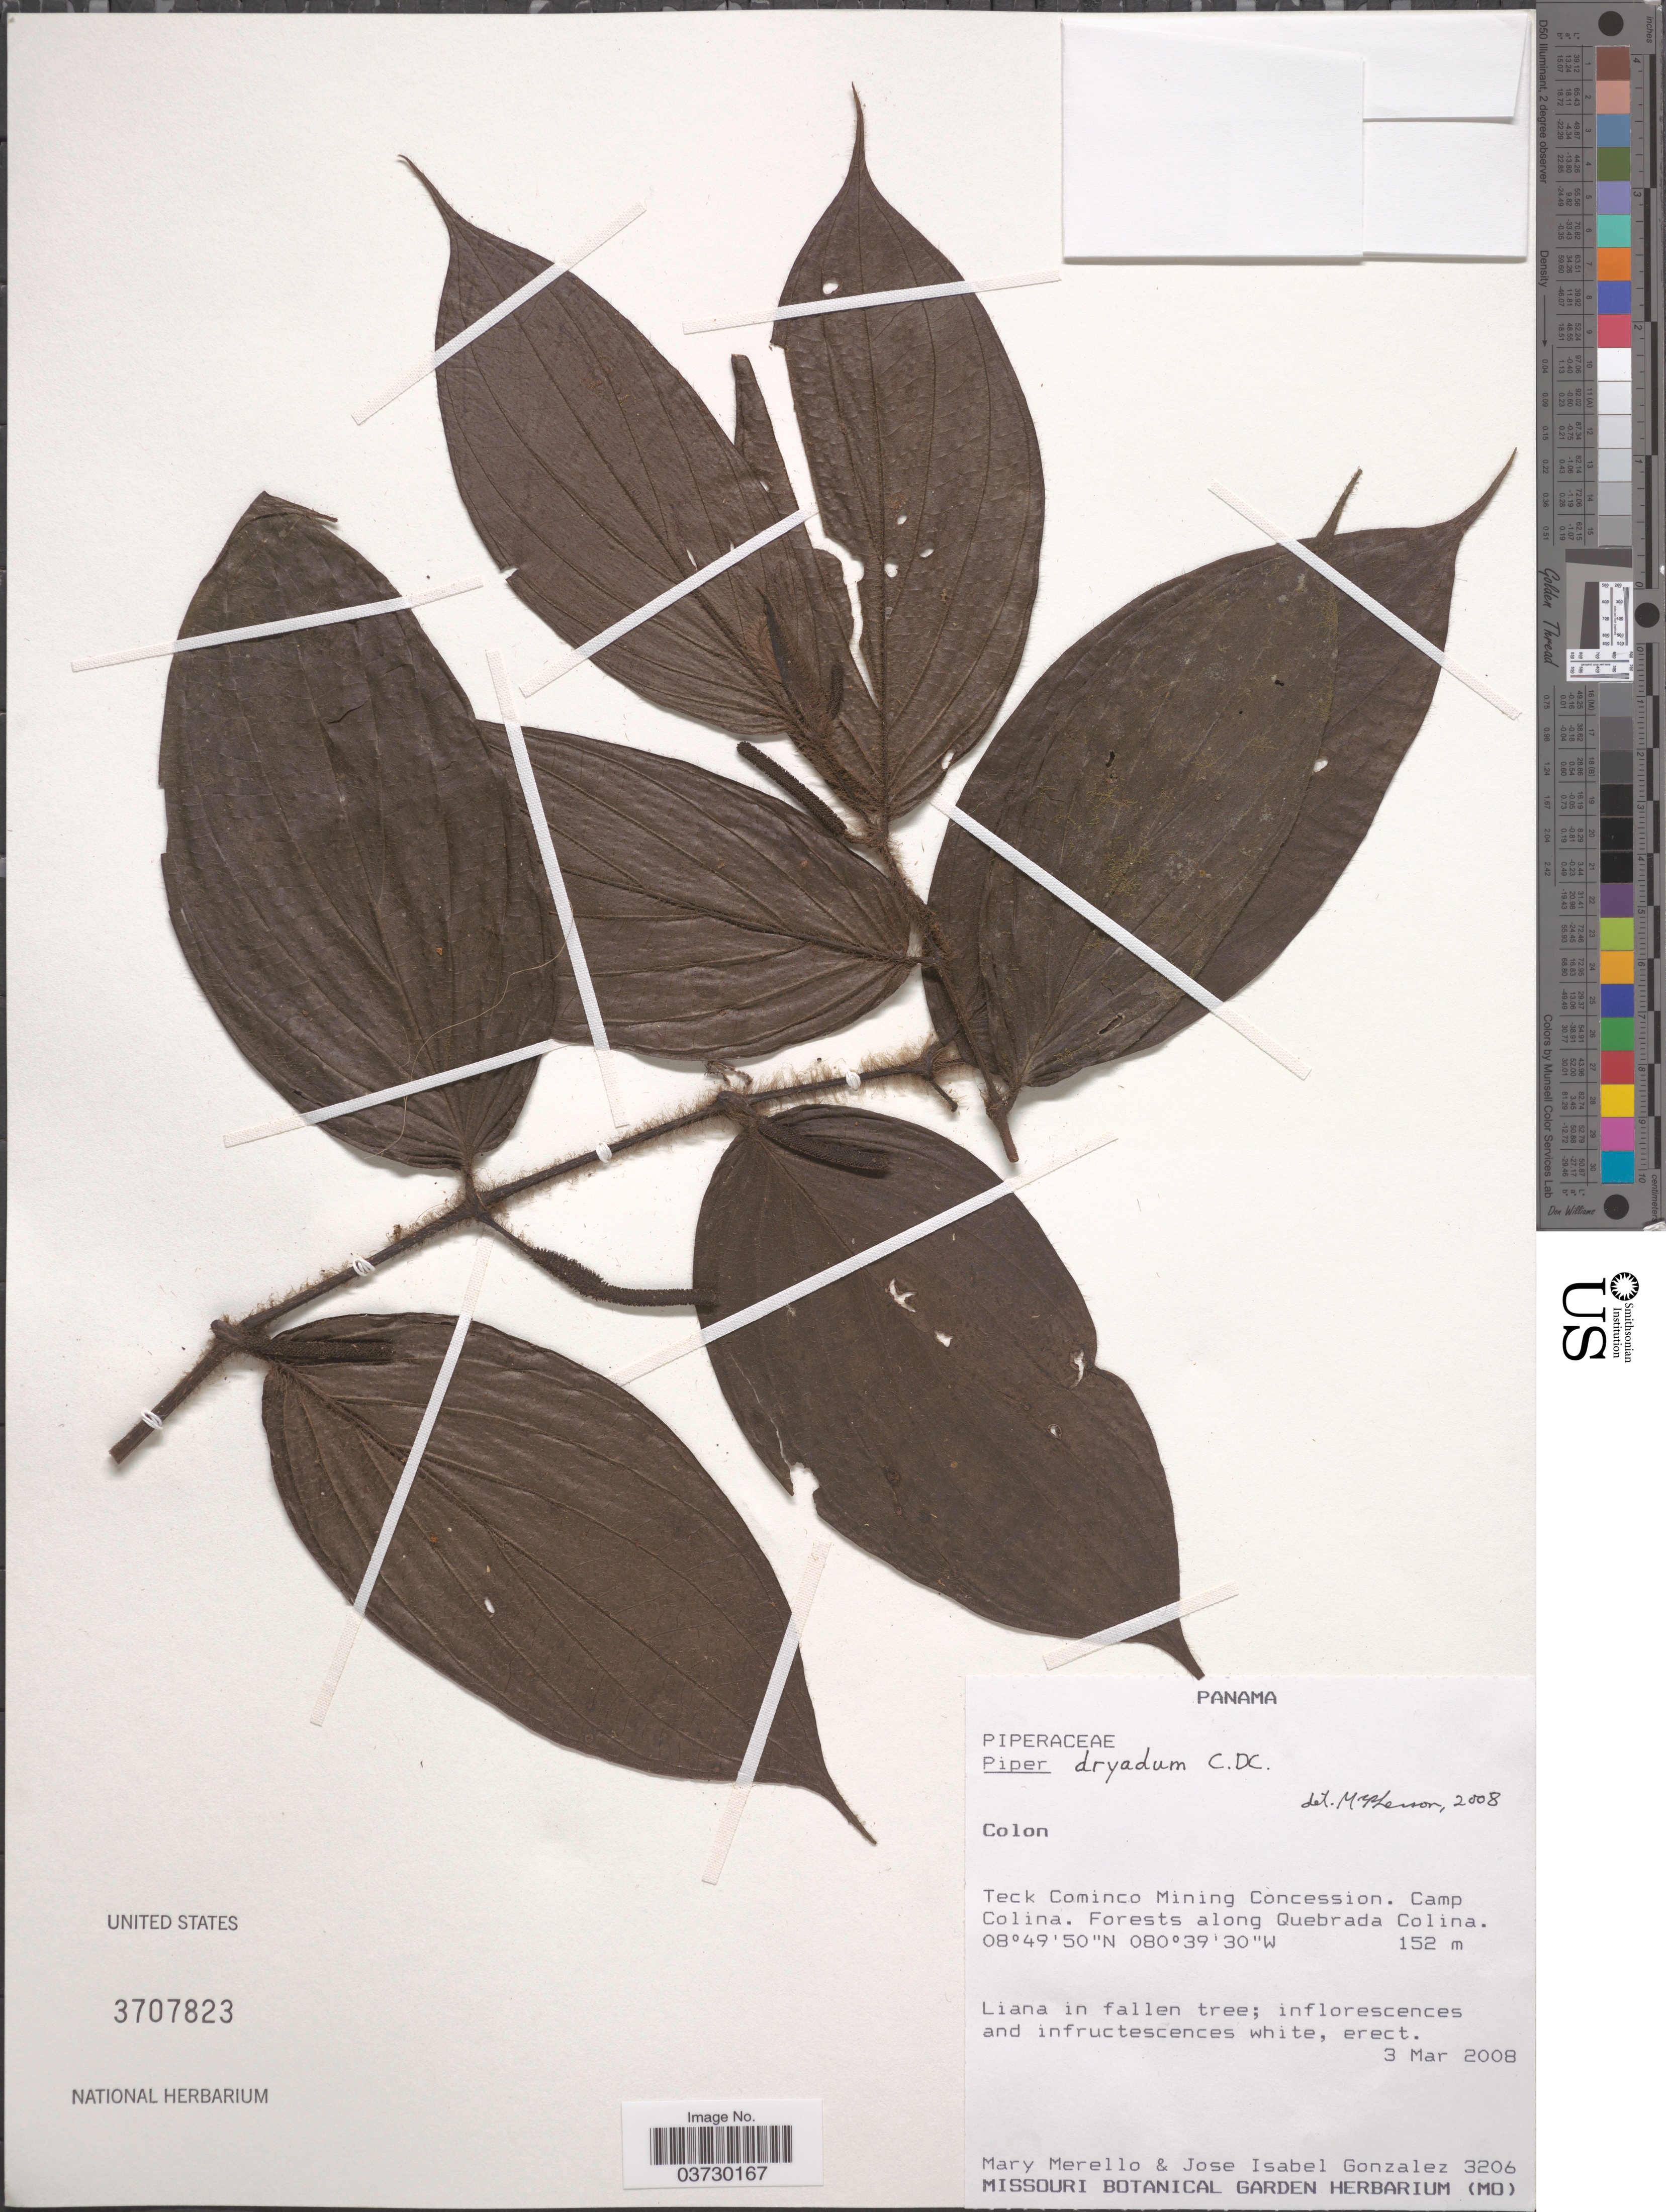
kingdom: Plantae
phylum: Tracheophyta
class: Magnoliopsida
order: Piperales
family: Piperaceae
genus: Piper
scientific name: Piper dryadum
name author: C. DC.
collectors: M. Merello & J. Isabel Gonzalez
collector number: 3206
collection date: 2008-03-03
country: Panama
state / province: Colón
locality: Teck Cominco Petaquilla mining concession. Camp Colina. Forests along Quebrada Colina.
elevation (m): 152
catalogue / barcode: US 3707823